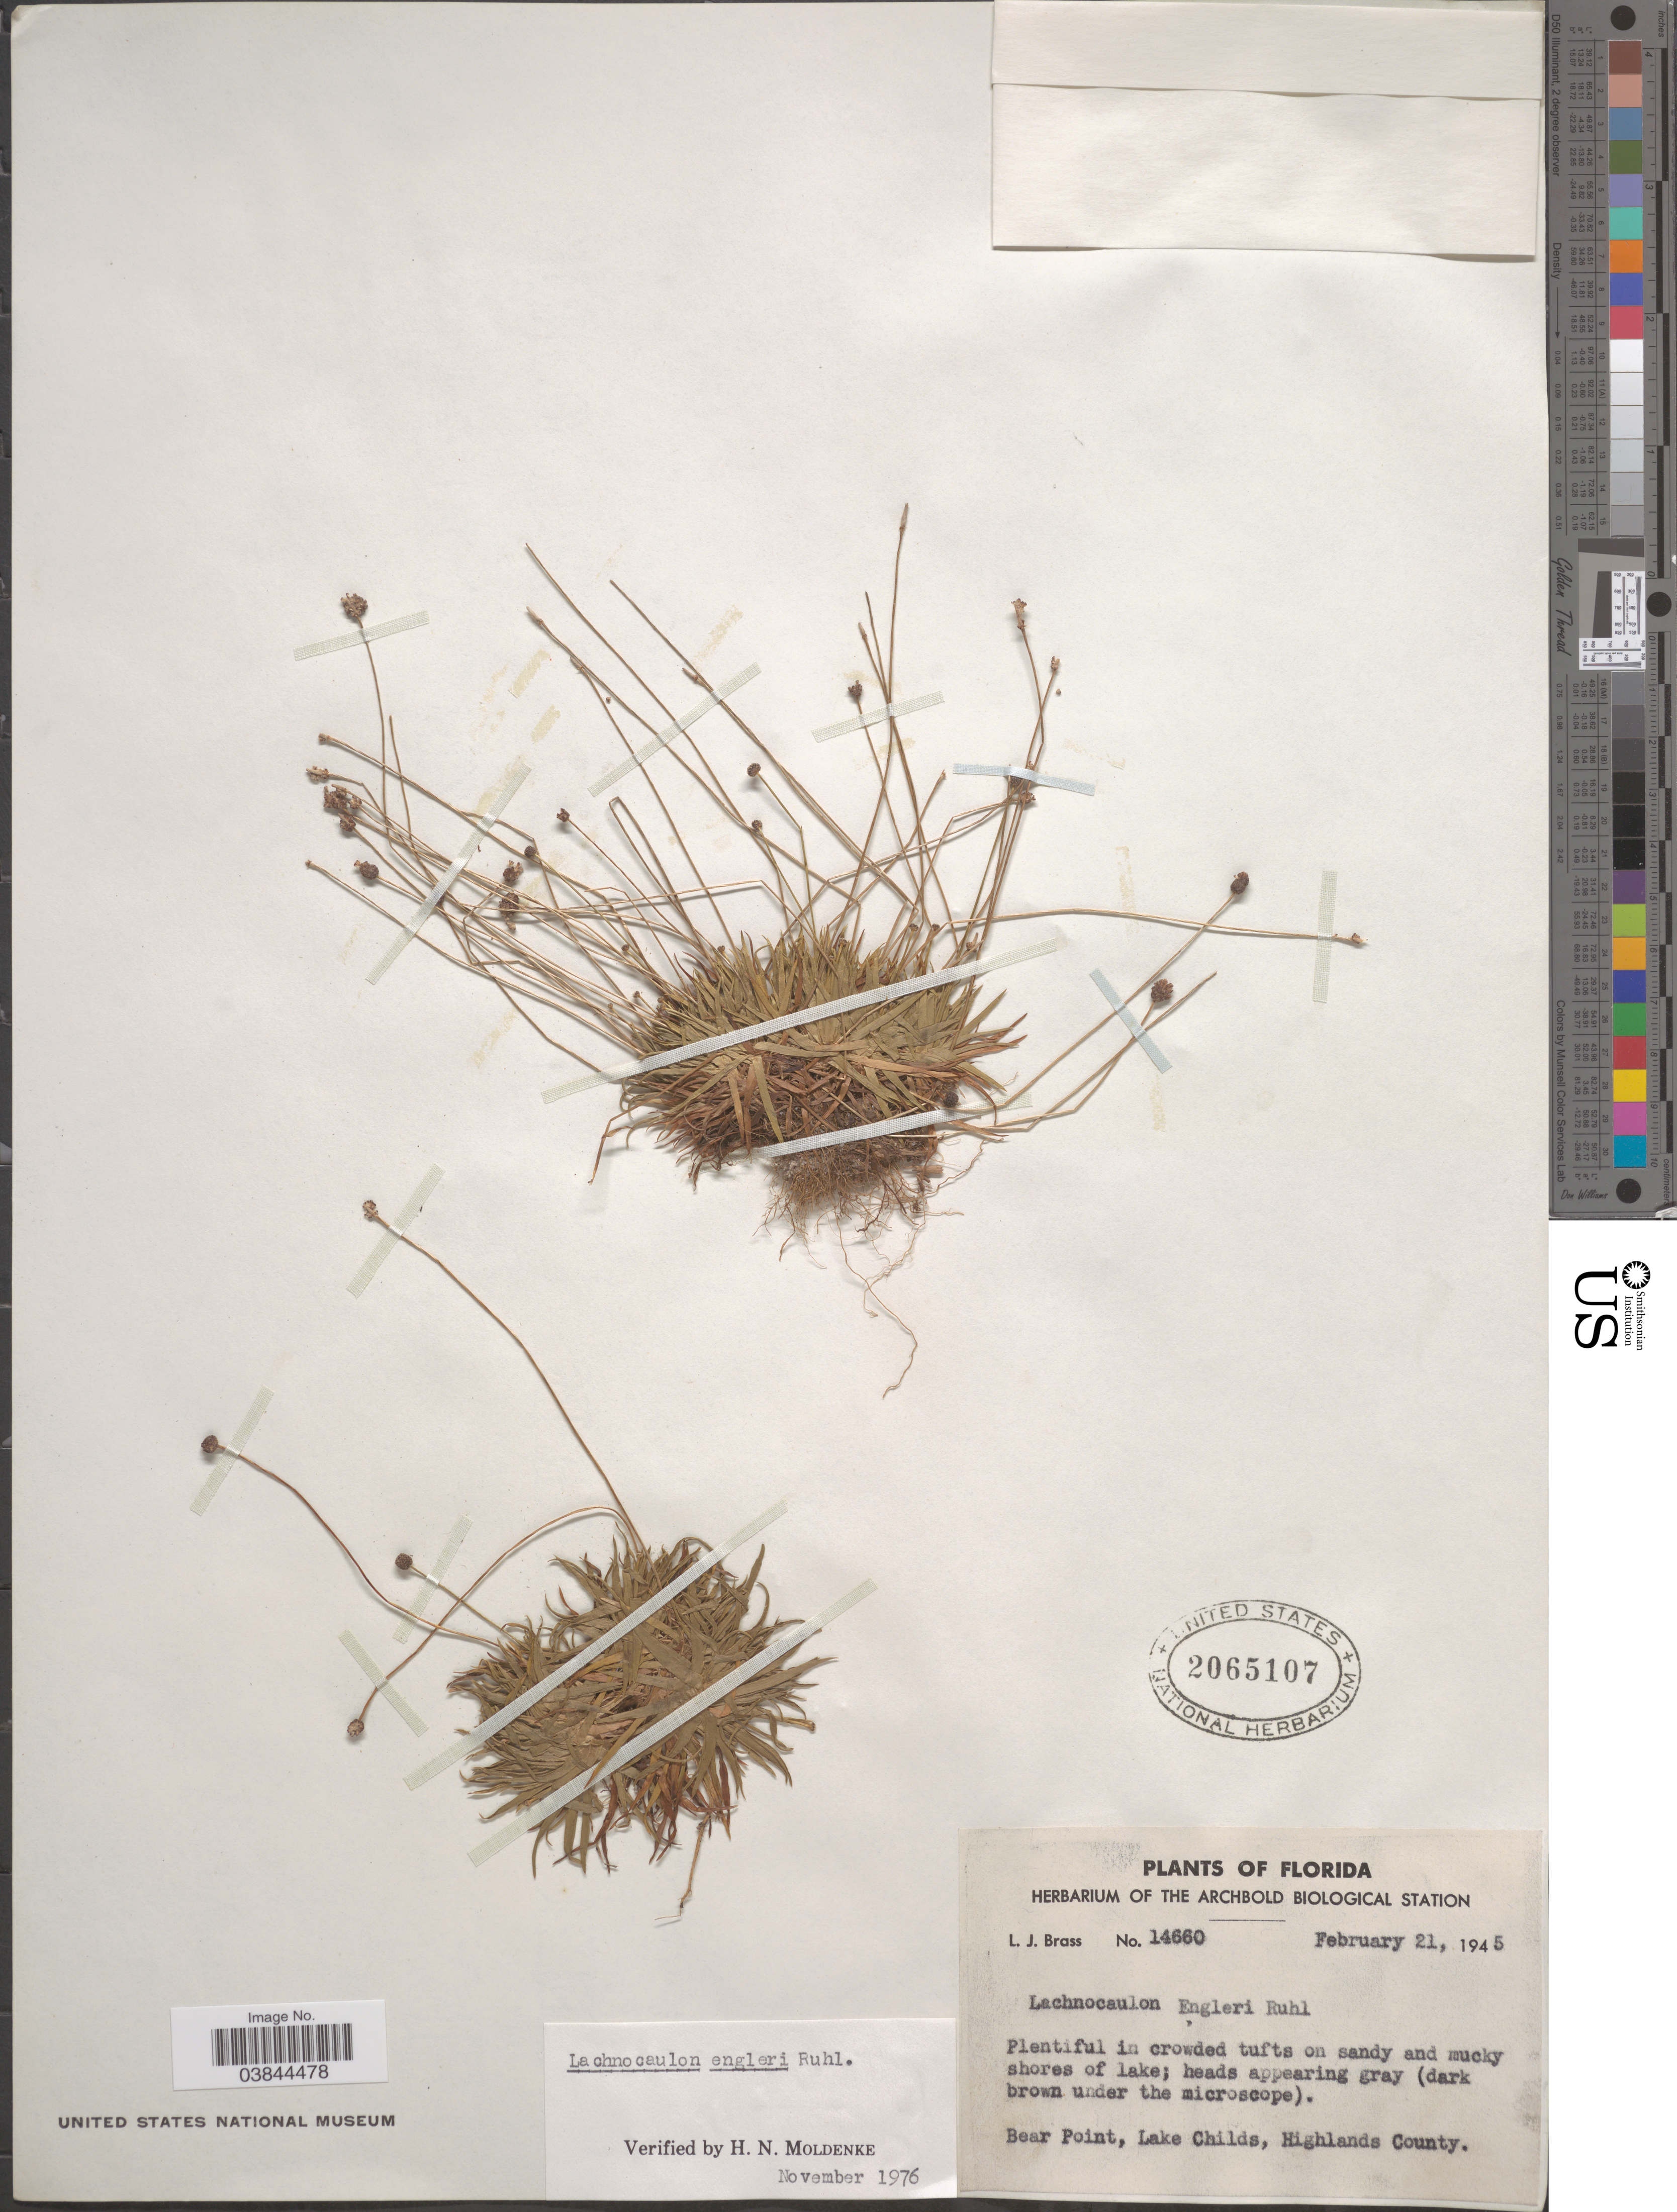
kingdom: Plantae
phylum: Tracheophyta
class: Liliopsida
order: Poales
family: Eriocaulaceae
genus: Lachnocaulon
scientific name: Lachnocaulon engleri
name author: Ruhland in Engl.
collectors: L. J. Brass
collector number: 14660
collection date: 1945-02-21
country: United States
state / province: Florida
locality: Bear Point, Lake Childs, Highlands County.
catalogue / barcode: US 2065107